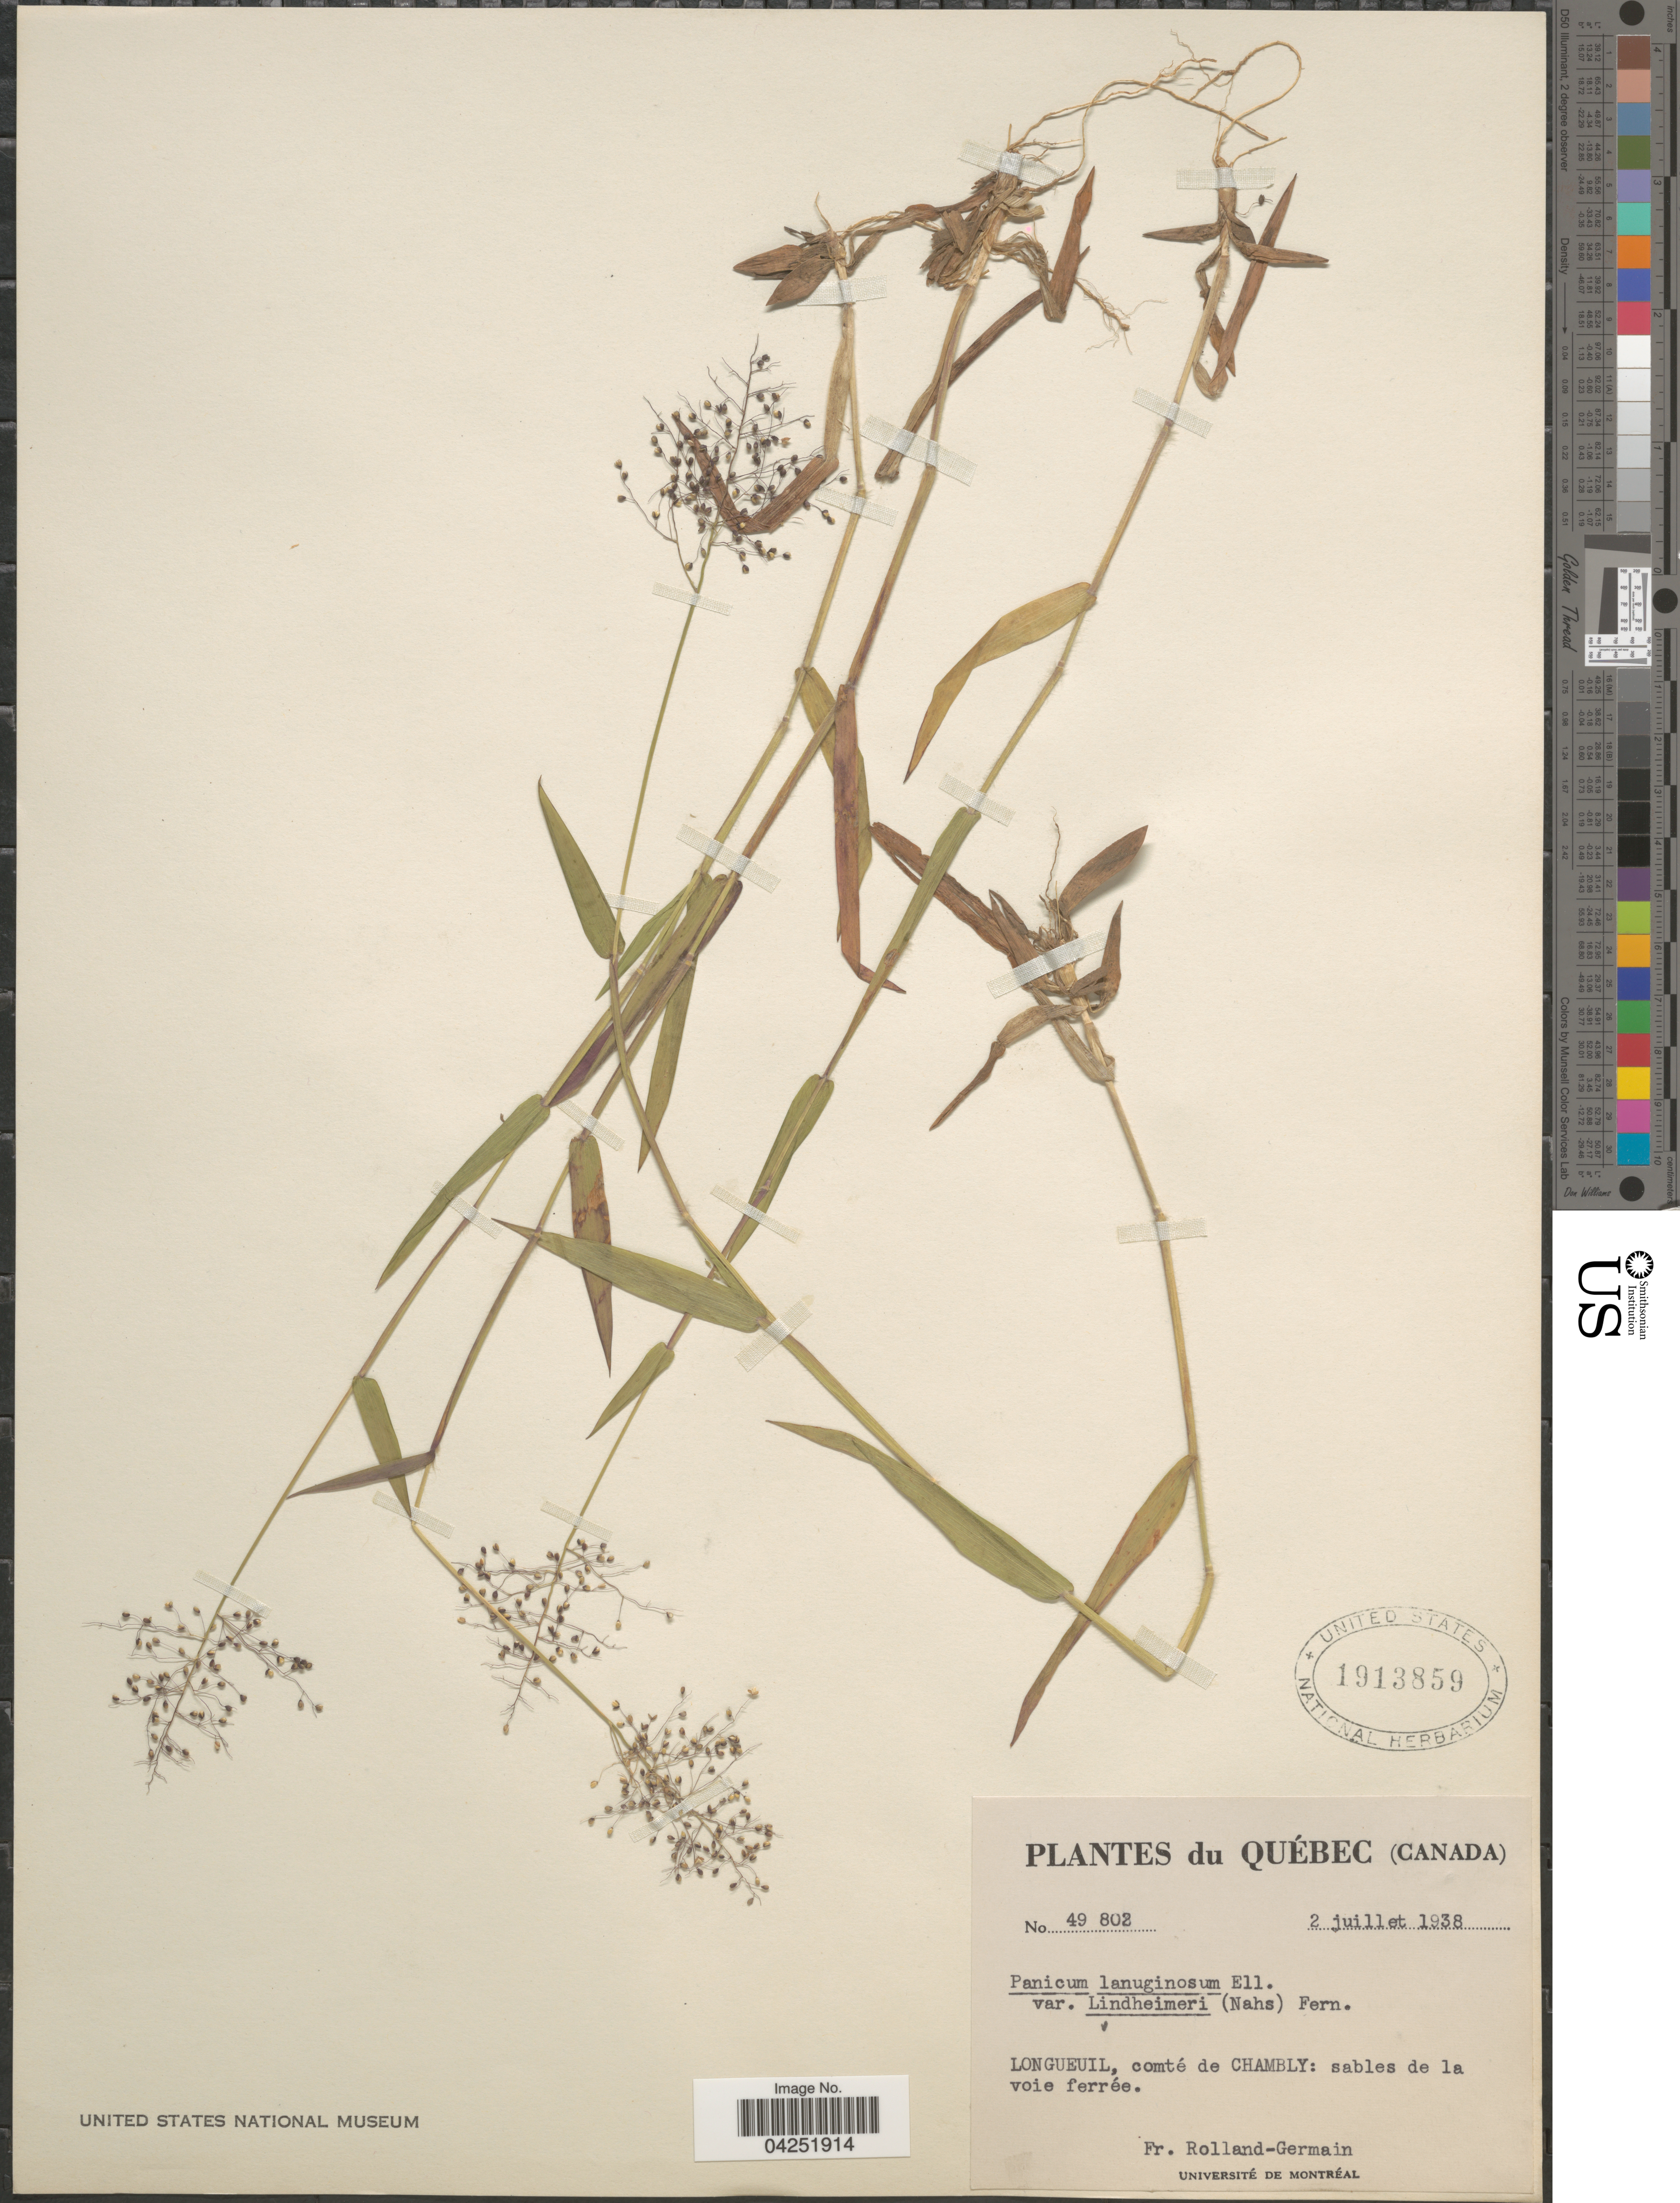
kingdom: Plantae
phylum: Tracheophyta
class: Liliopsida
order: Poales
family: Poaceae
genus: Dichanthelium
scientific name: Dichanthelium acuminatum var. lindheimeri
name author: (Nash) Gould & C.A. Clark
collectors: Rolland-Germain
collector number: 49802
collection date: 1938-07-02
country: Canada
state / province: Quebec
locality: Québec. Longueuil, comté de Chambly: sables de la voie ferrée.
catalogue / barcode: US 1913859